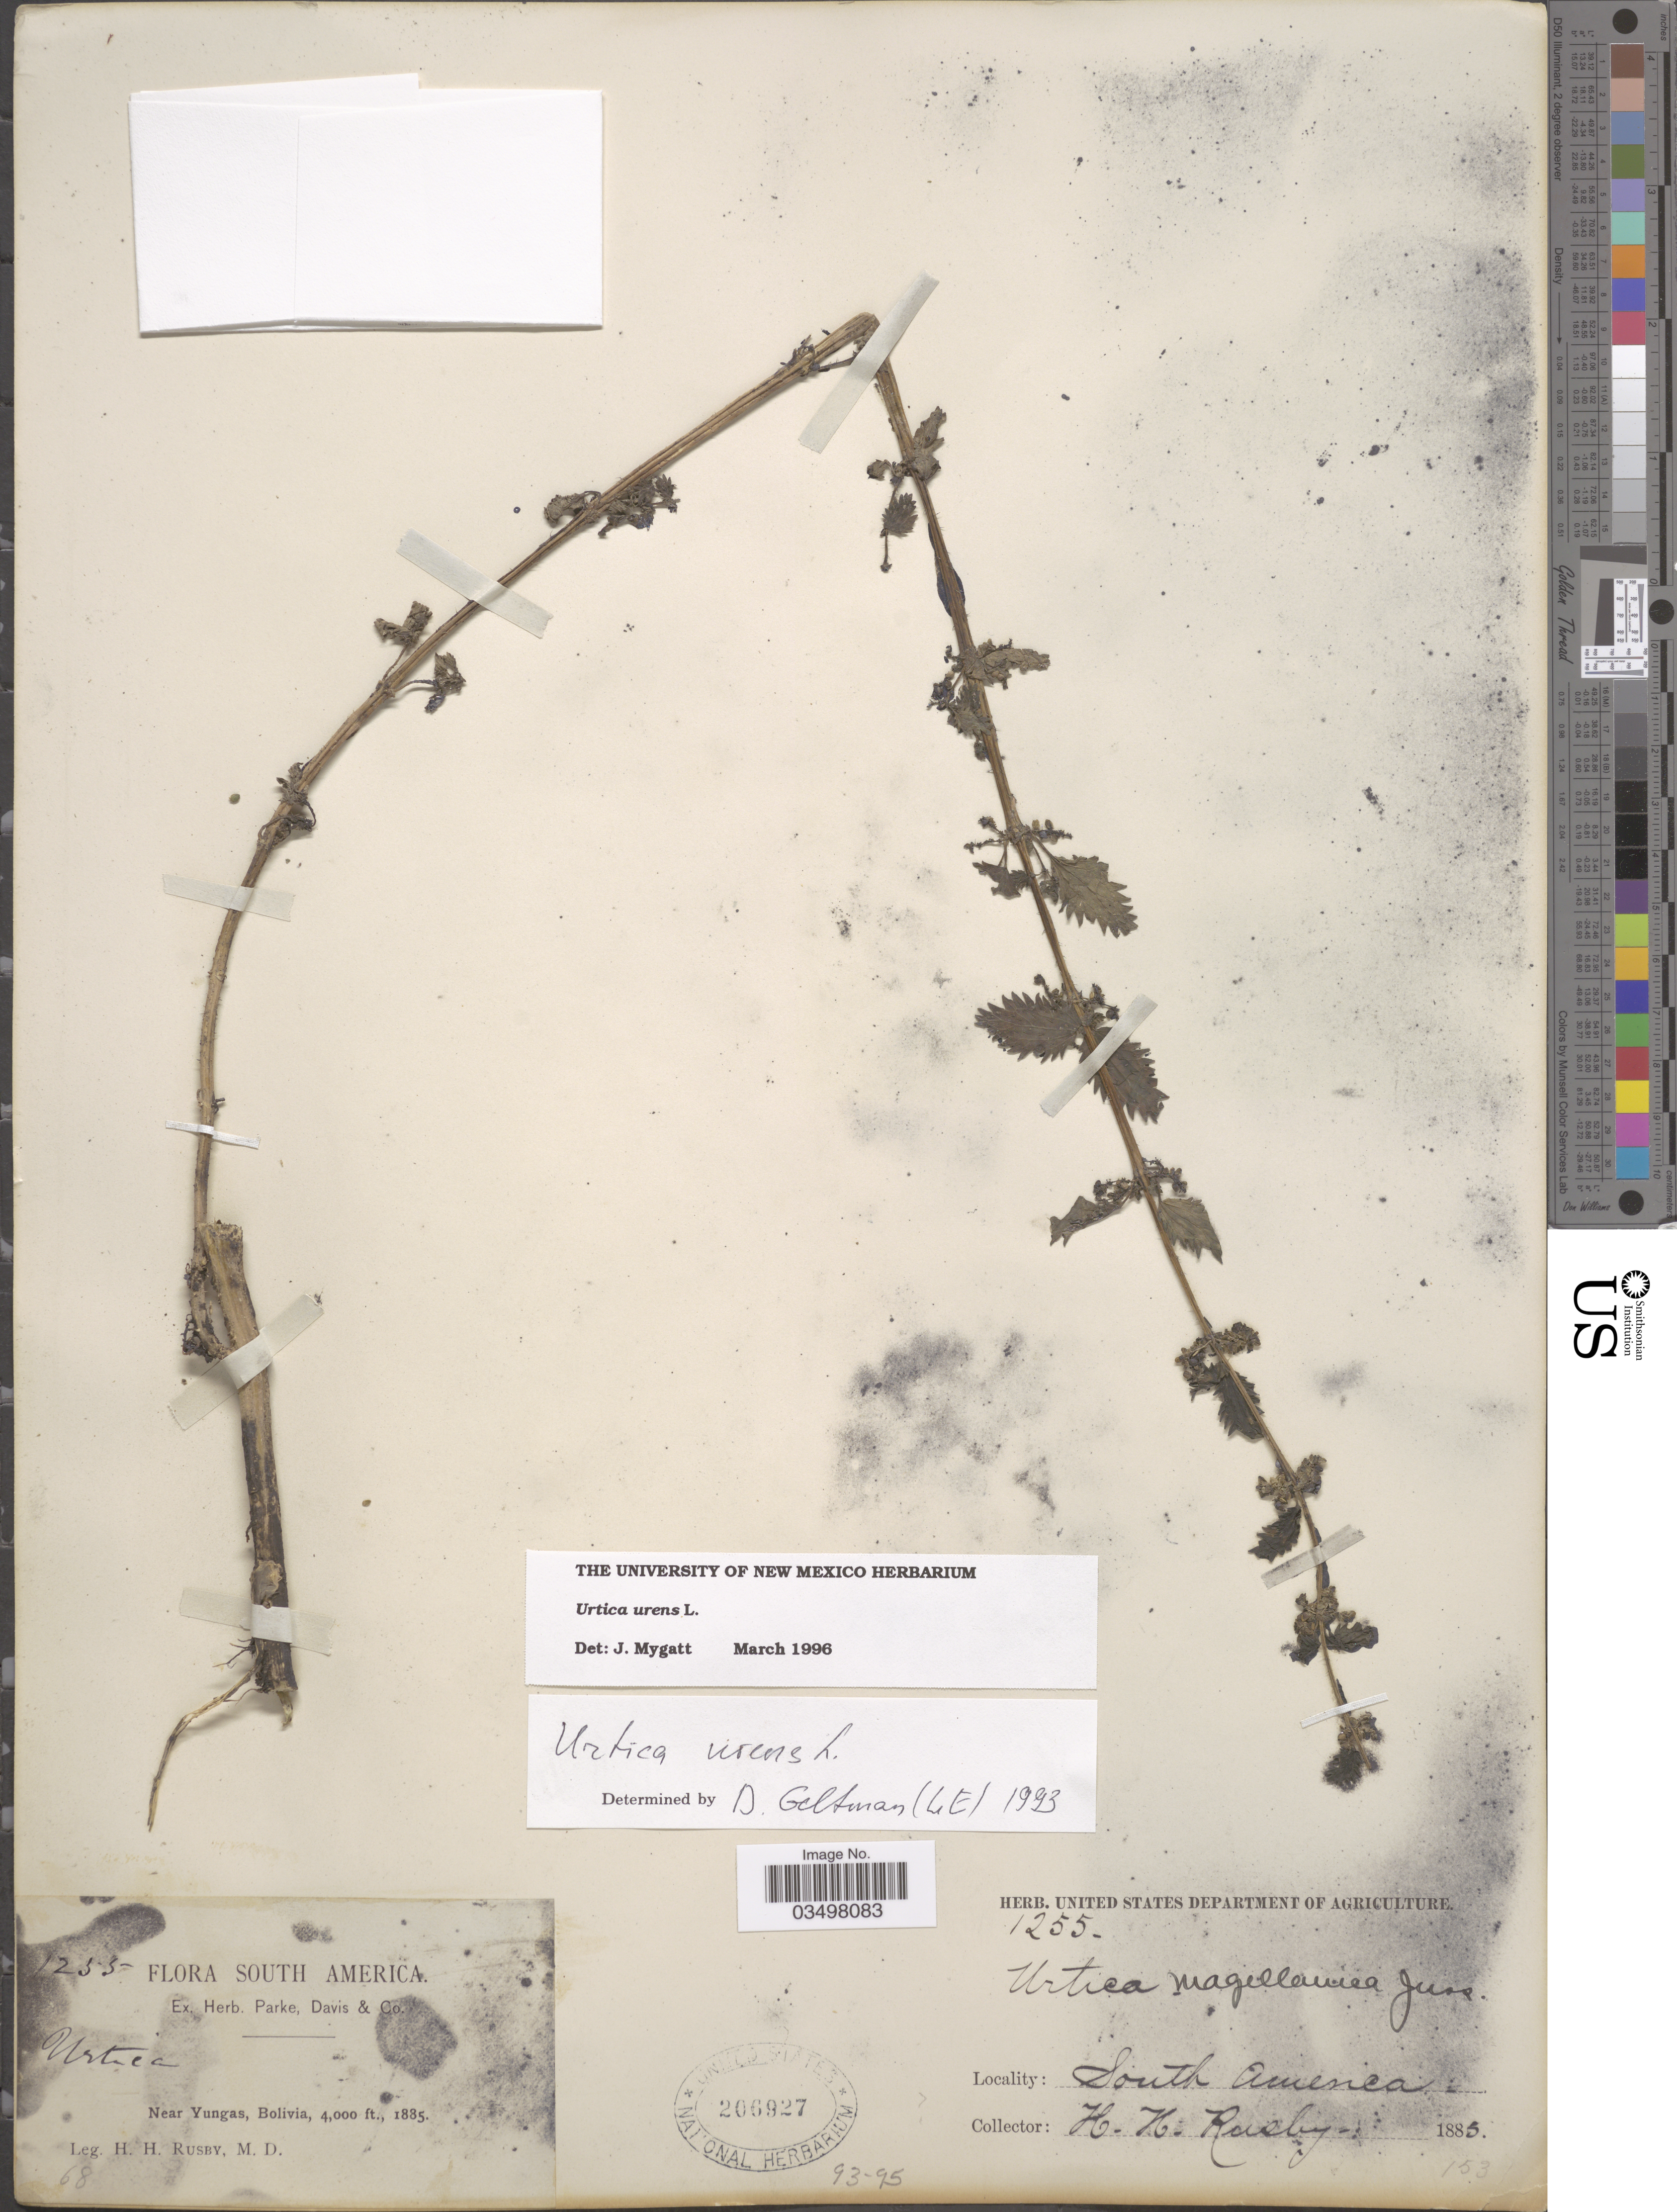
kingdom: Plantae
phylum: Tracheophyta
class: Magnoliopsida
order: Rosales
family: Urticaceae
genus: Urtica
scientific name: Urtica urens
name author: L.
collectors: H. H. Rusby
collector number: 1255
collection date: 1885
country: Bolivia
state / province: La Paz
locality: Near Yungas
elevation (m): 1219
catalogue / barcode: US 206927